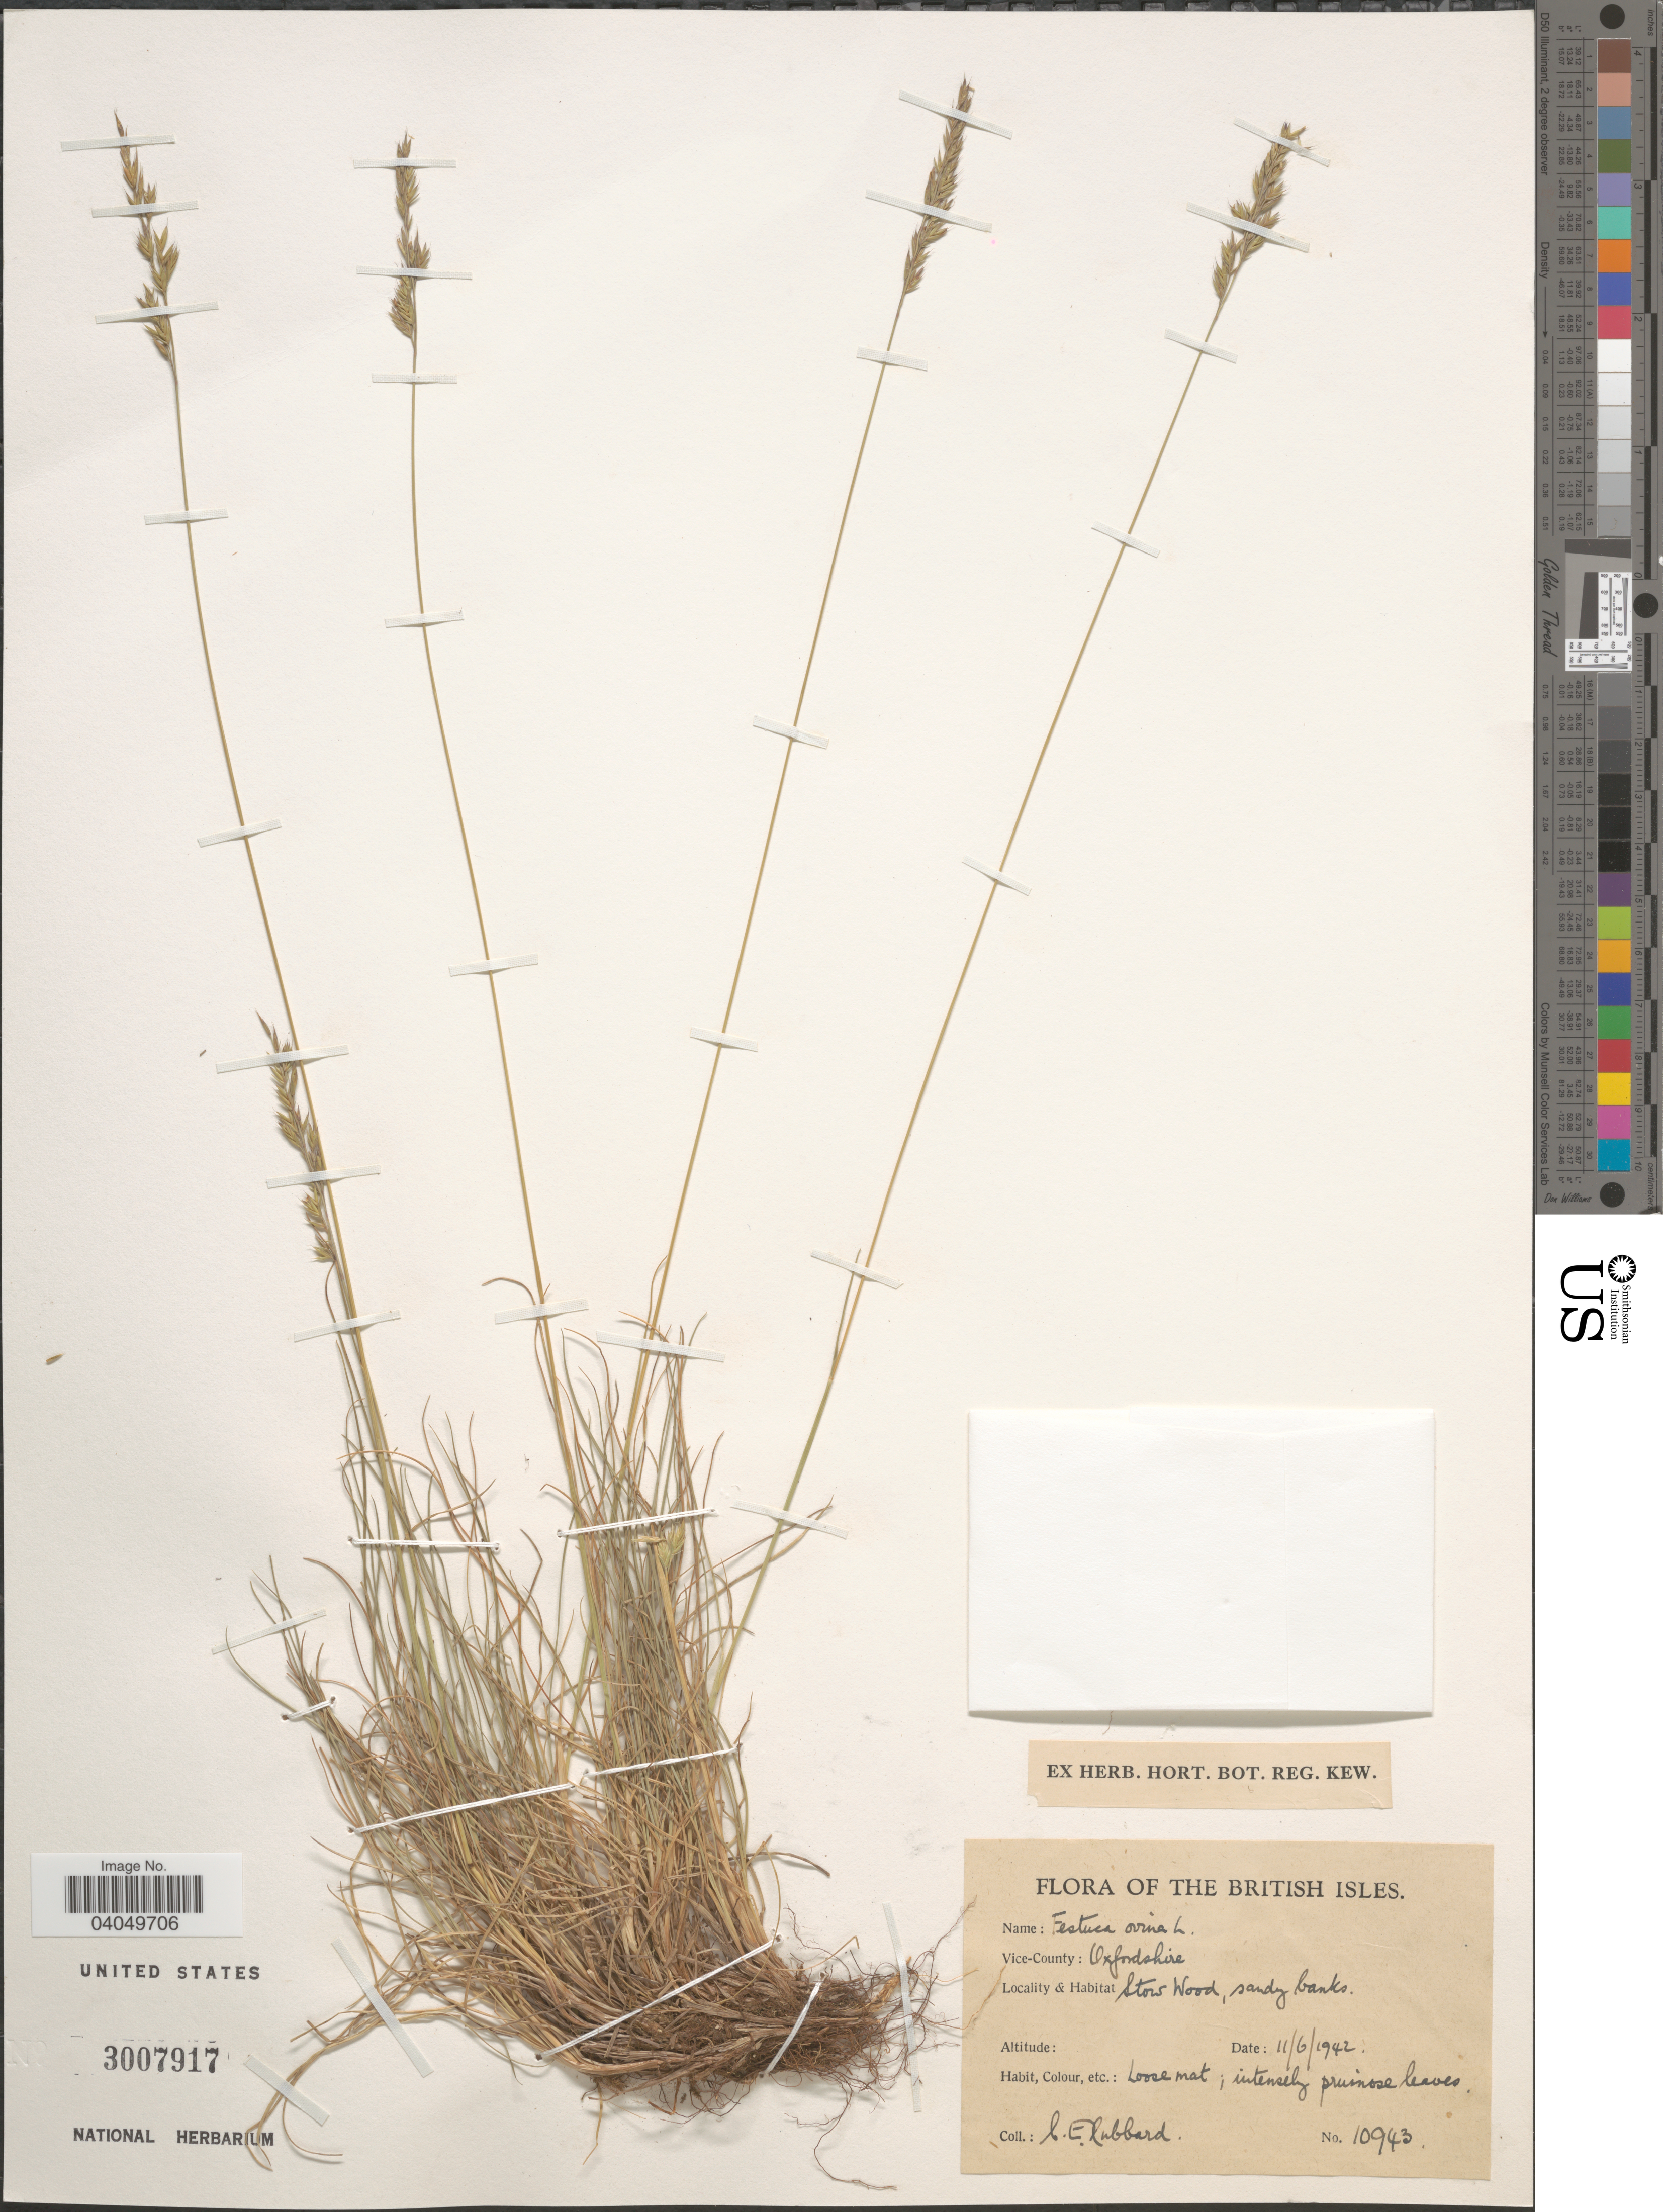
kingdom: Plantae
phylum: Tracheophyta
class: Liliopsida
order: Poales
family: Poaceae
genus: Festuca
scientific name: Festuca ovina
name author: L.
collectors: C. E. Hubbard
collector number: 10943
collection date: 1942-06-11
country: United Kingdom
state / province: England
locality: The British Isles. Vice-County: Oxfordshire. Stow Wood, sandy banks.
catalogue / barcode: US 3007917